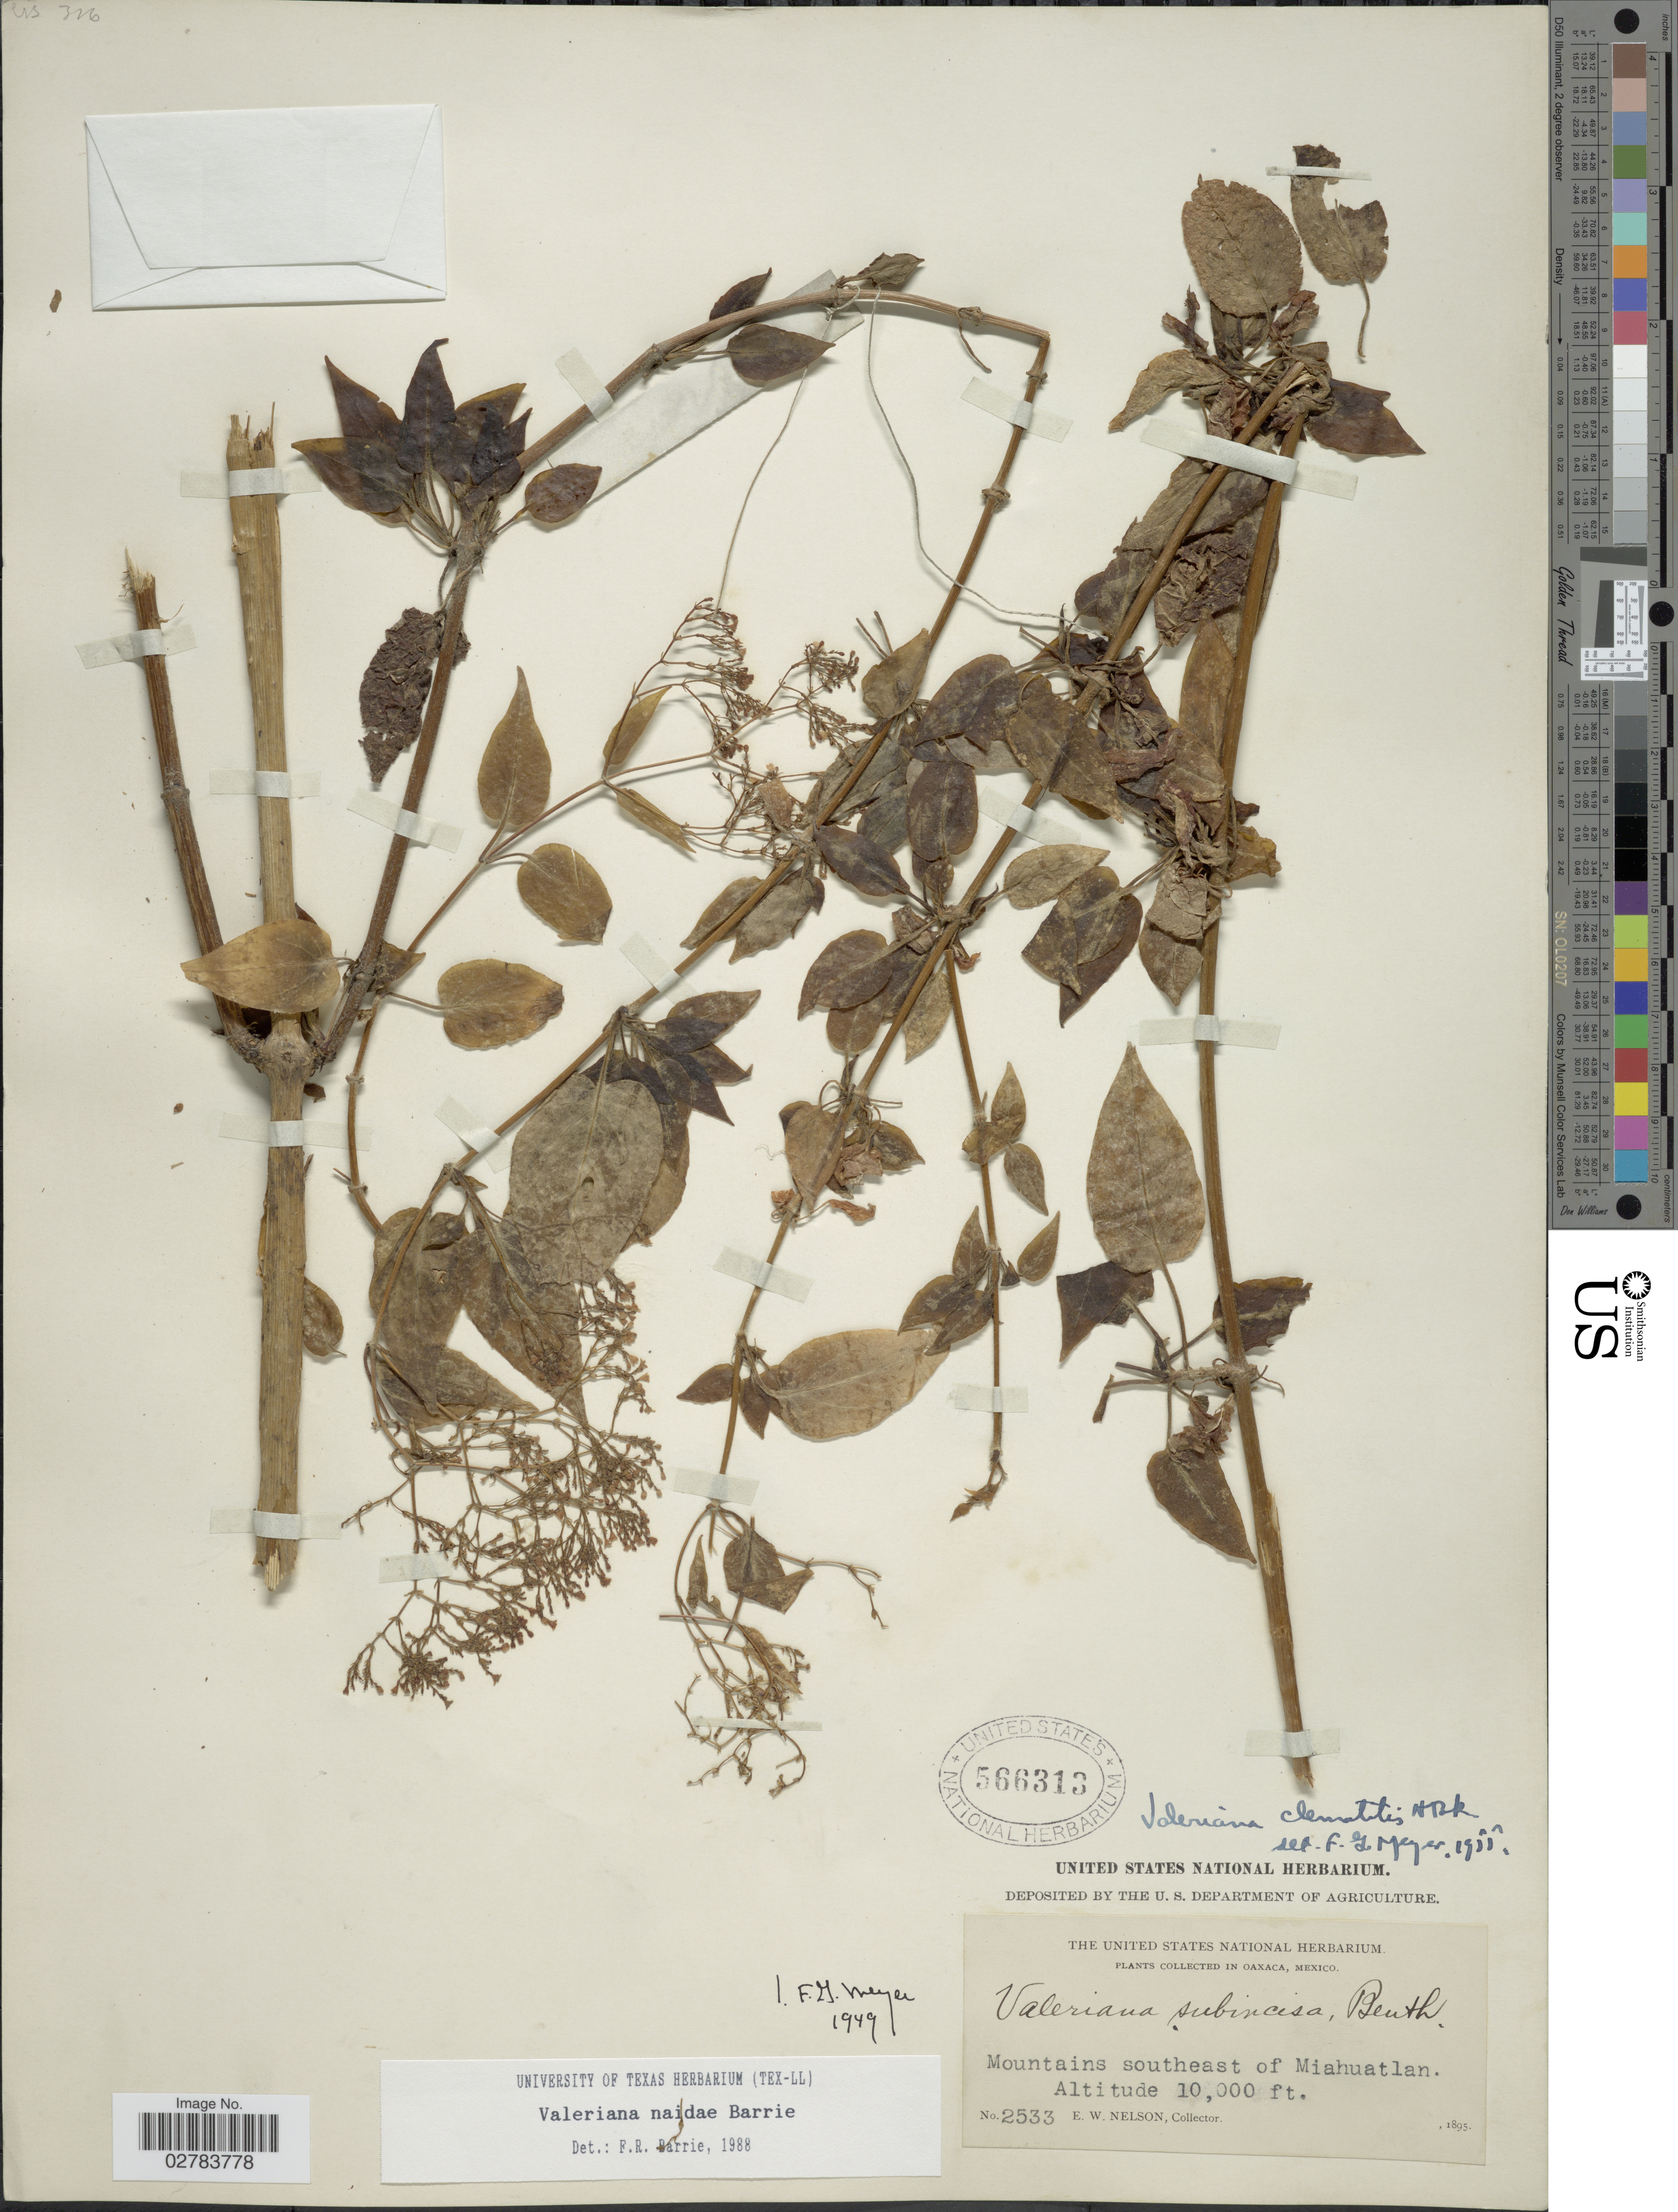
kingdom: Plantae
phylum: Tracheophyta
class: Magnoliopsida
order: Dipsacales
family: Caprifoliaceae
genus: Valeriana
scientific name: Valeriana naidae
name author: Barrie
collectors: E. W. Nelson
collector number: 2533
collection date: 1895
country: Mexico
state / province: Oaxaca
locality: Mountains southeast of Miahuatlan.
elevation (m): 3048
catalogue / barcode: US 566313